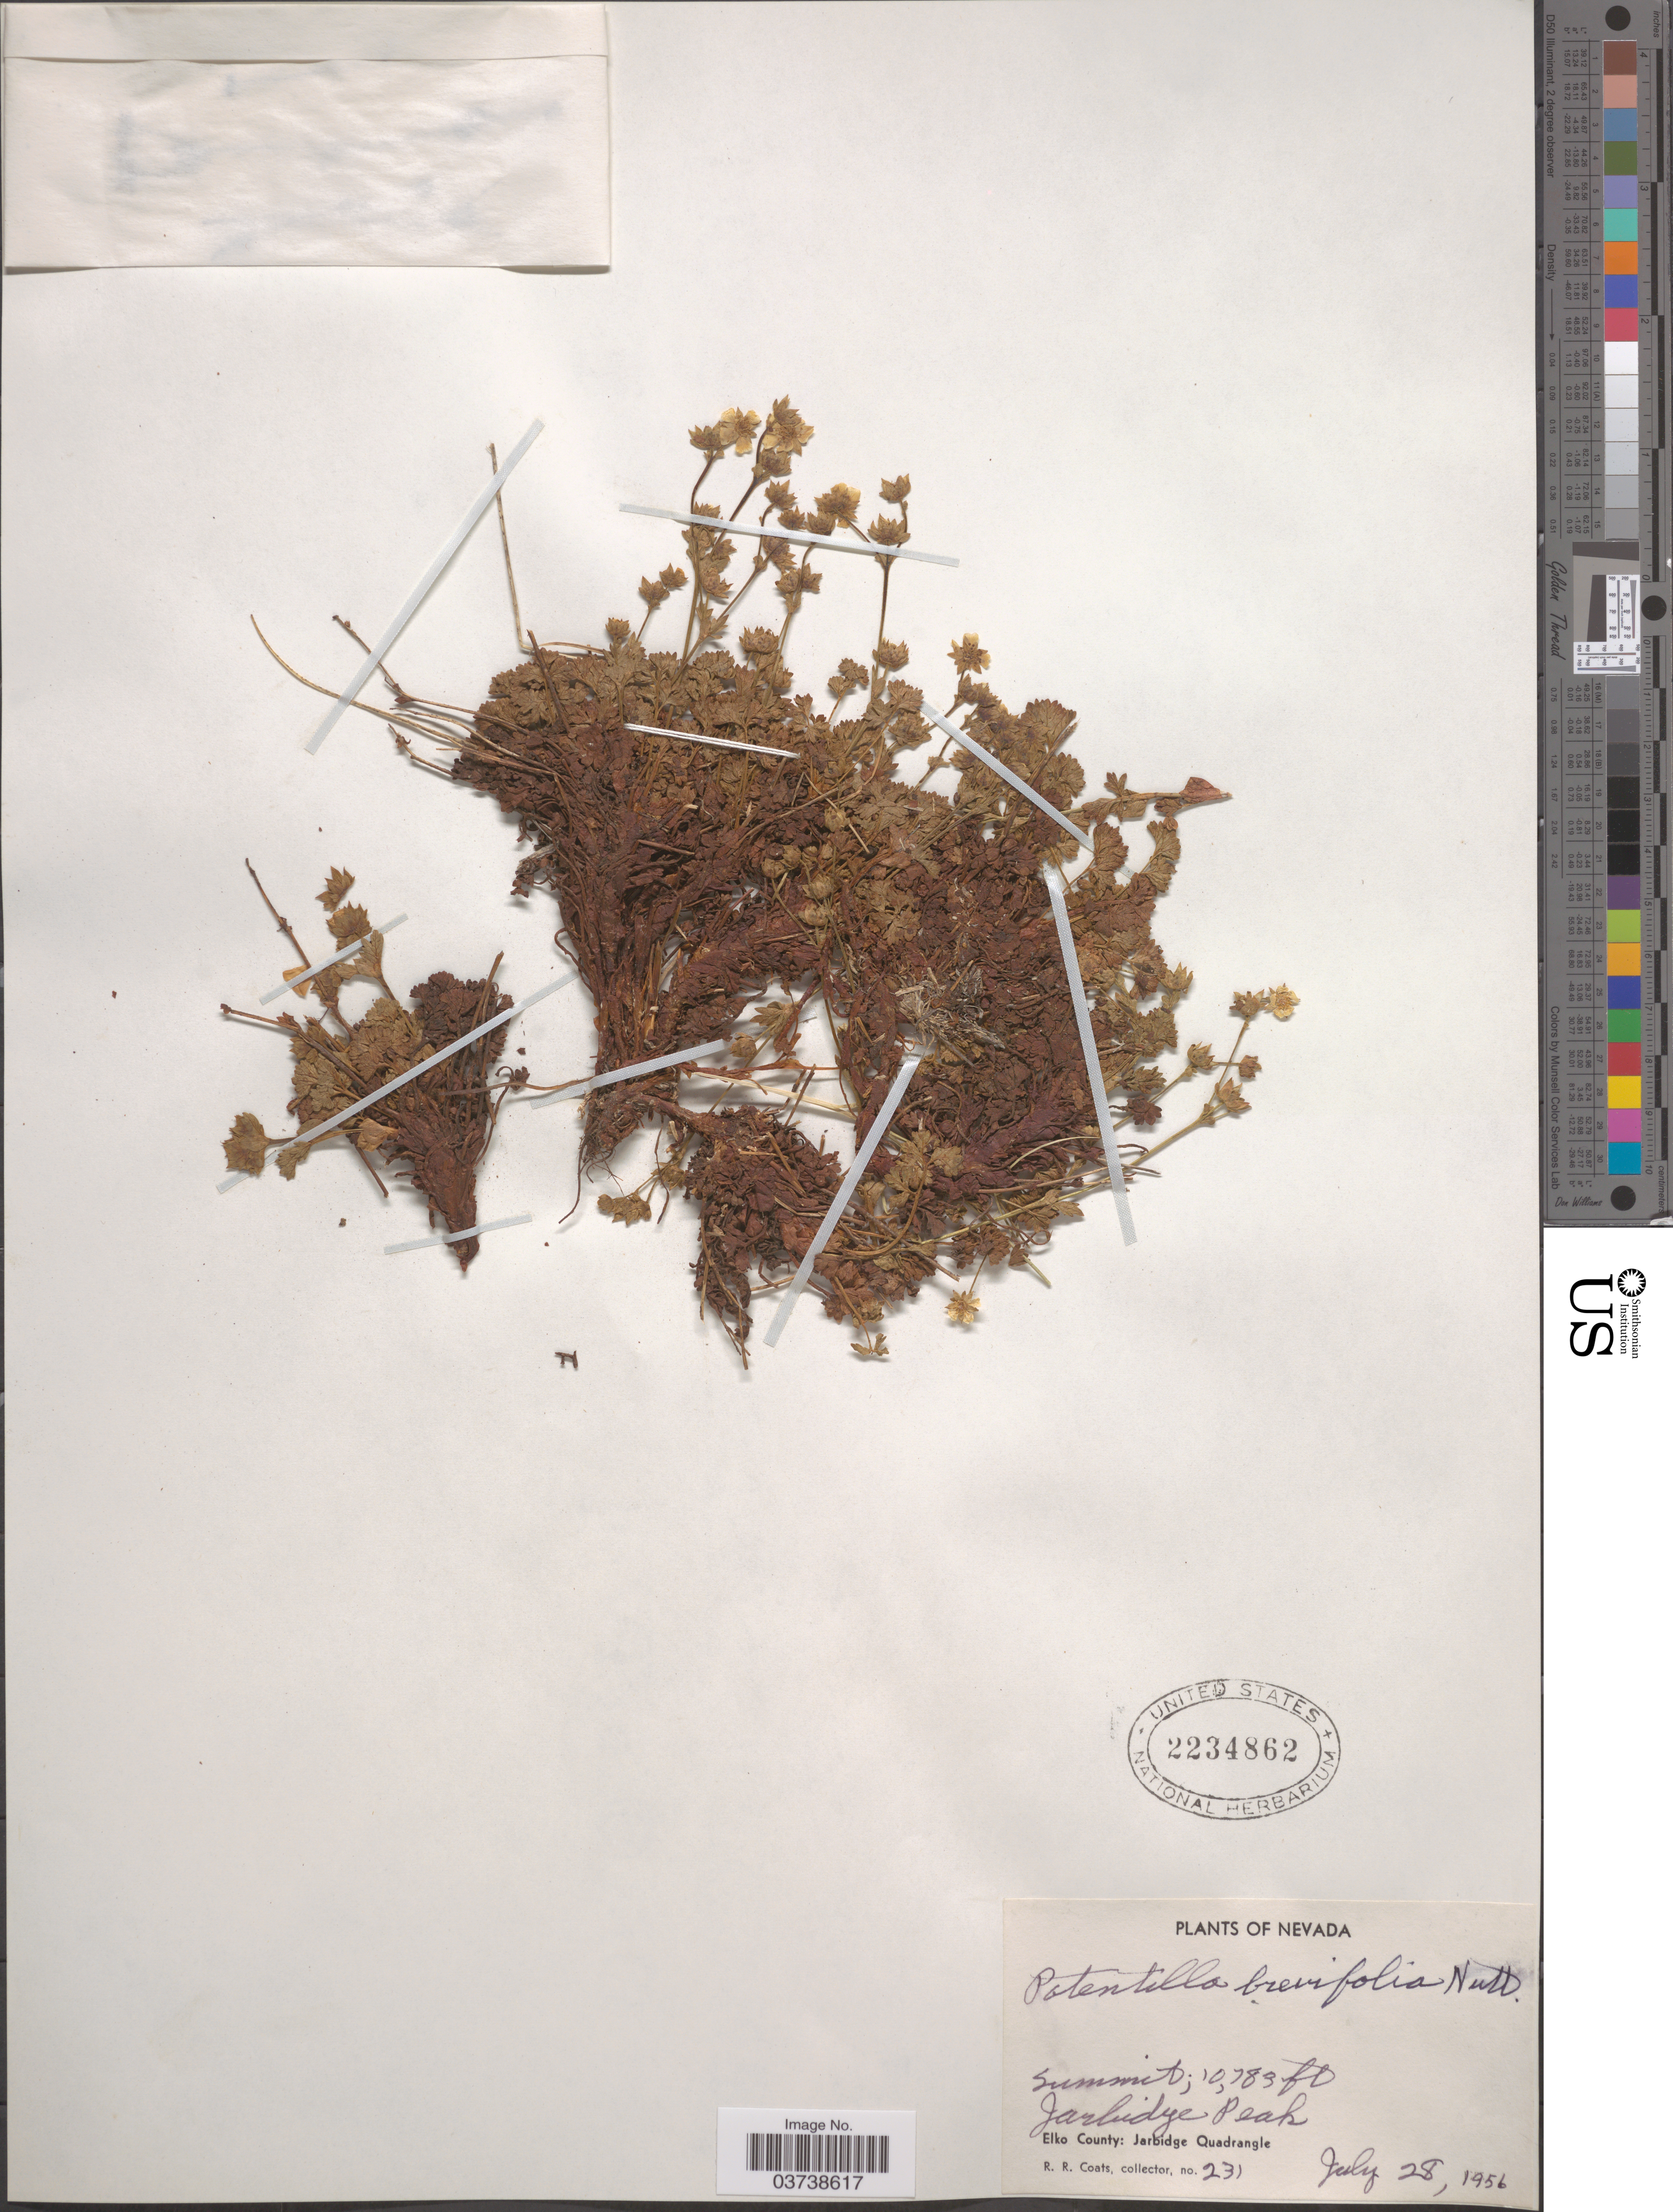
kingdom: Plantae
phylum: Tracheophyta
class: Magnoliopsida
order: Rosales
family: Rosaceae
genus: Potentilla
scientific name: Potentilla brevifolia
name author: Nutt.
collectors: R. Coats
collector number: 231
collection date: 1956-07-28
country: United States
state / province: Nevada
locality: Summit. Jarbidge Peak. Elko County: Jarbidge Quadrangle.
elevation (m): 3287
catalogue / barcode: US 2234862